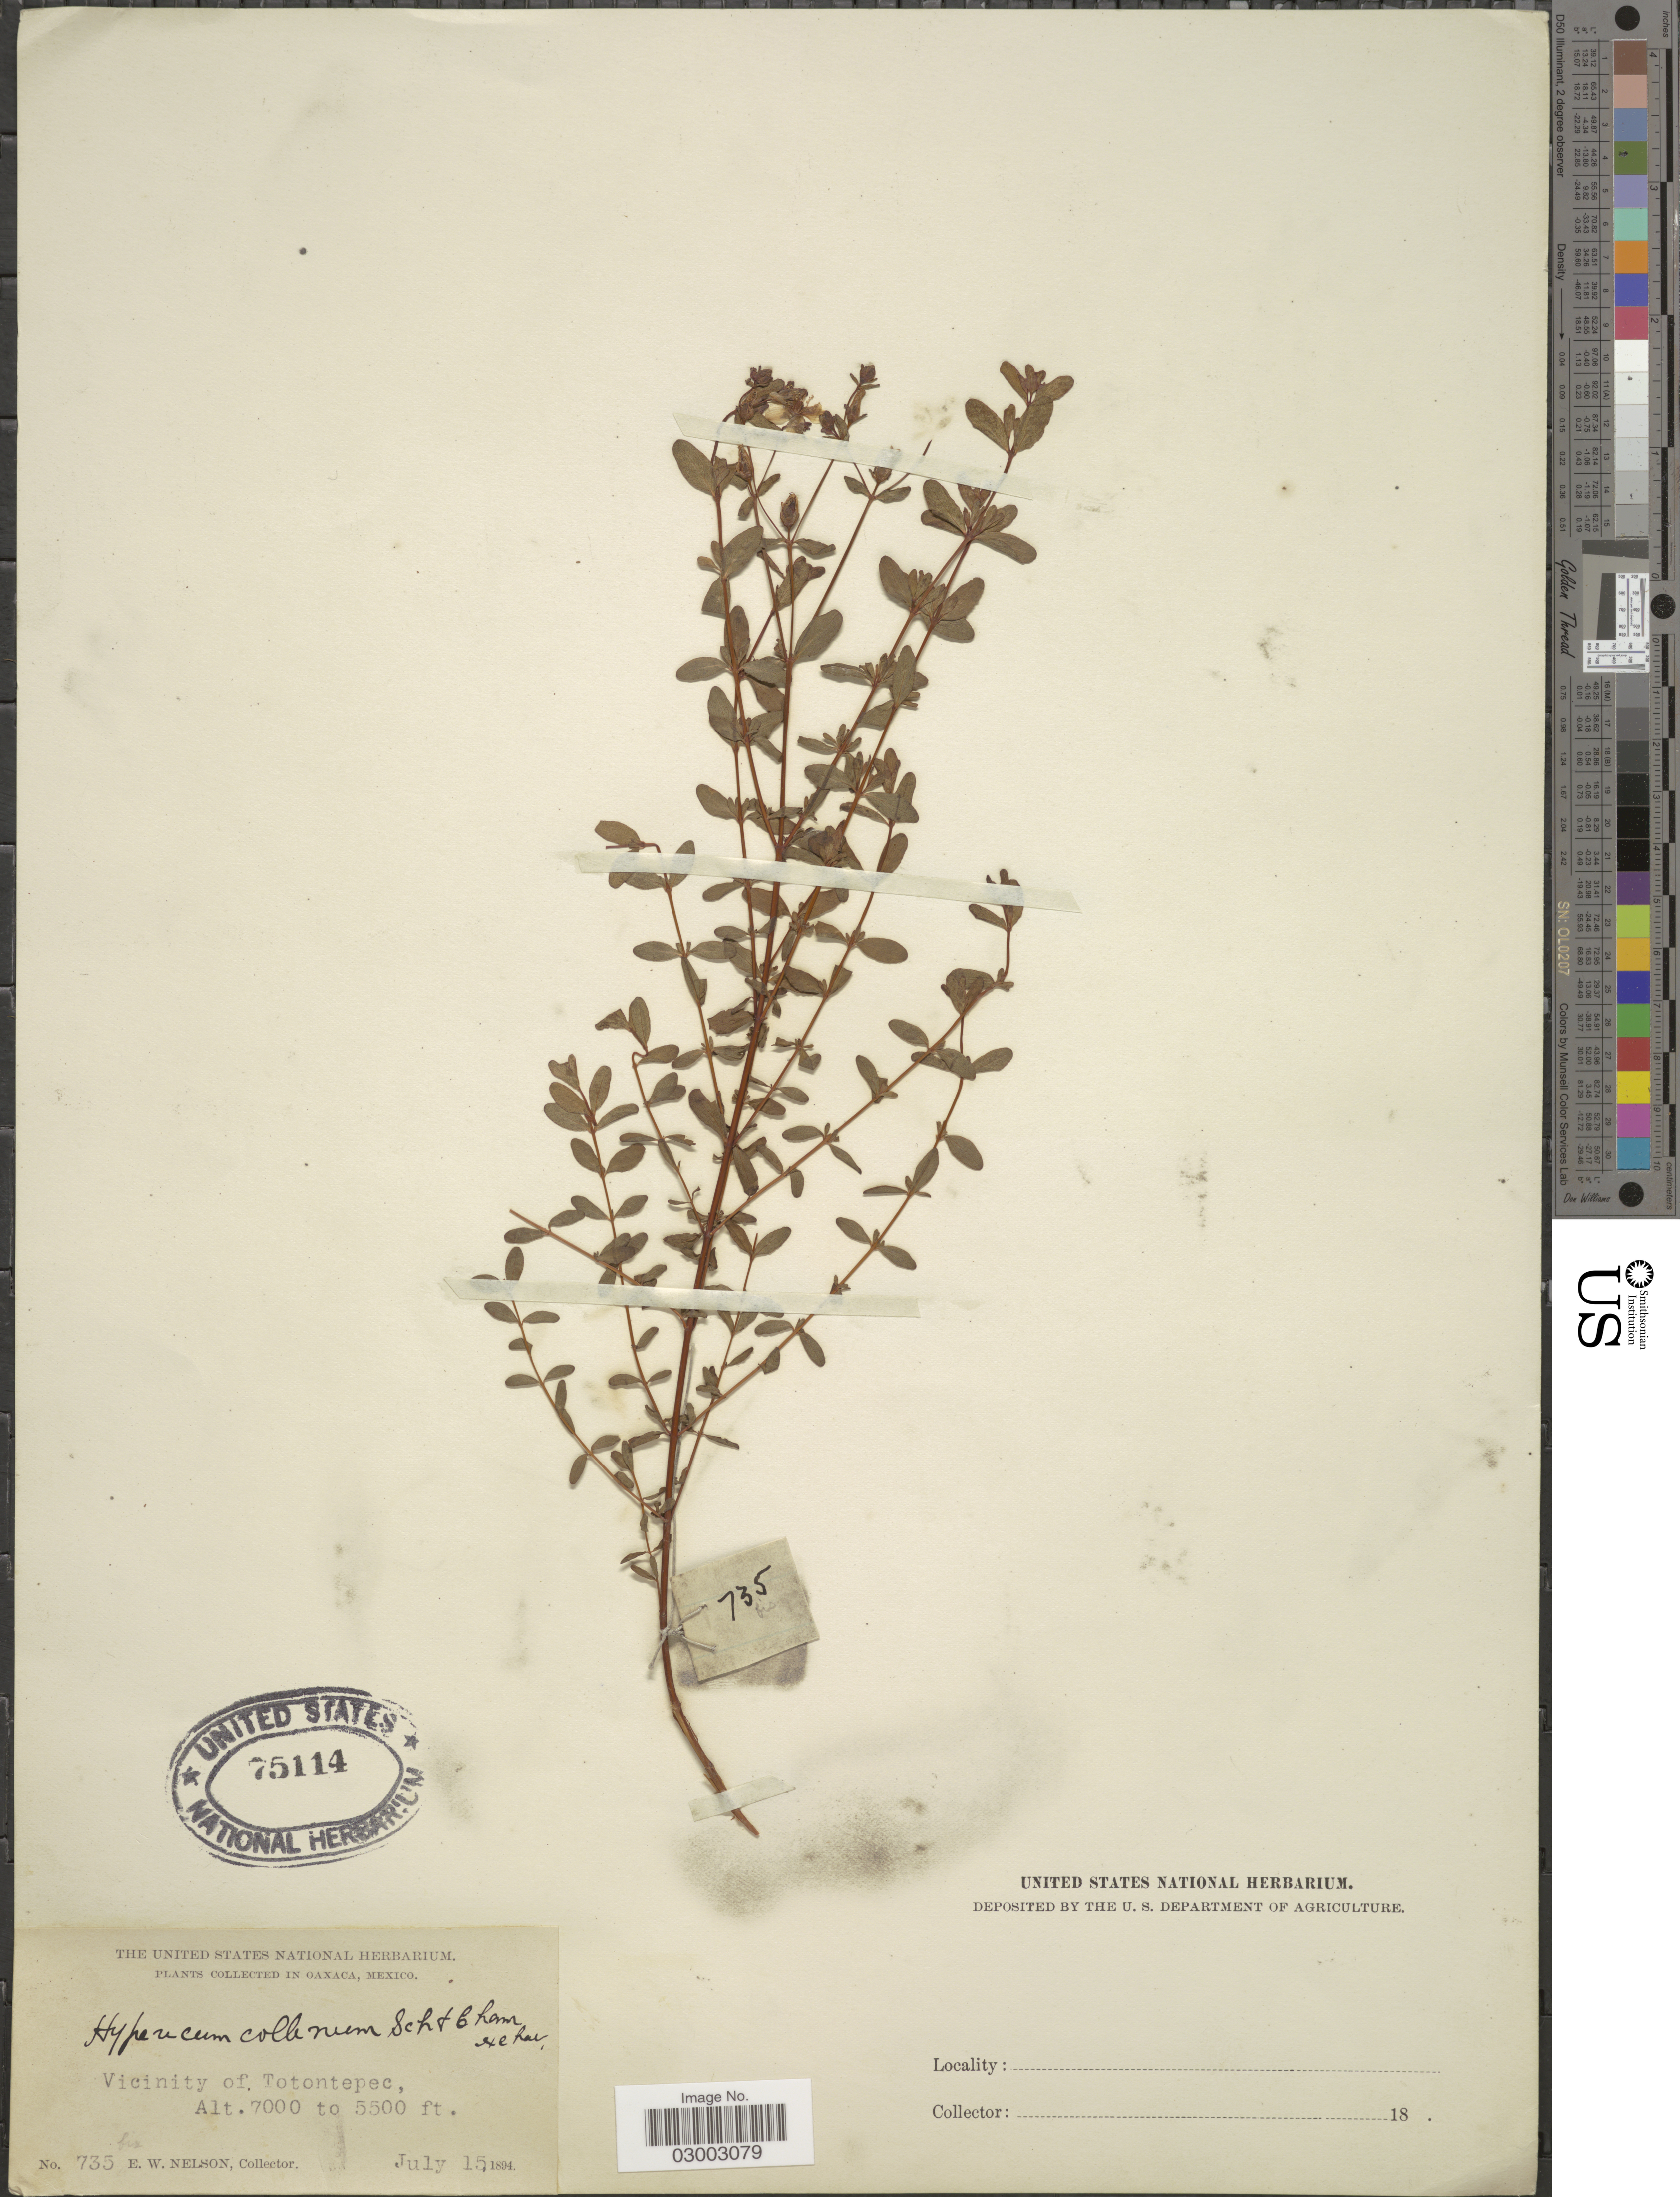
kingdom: Plantae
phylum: Tracheophyta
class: Magnoliopsida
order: Malpighiales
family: Hypericaceae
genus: Hypericum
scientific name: Hypericum collinum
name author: Schltdl. & Cham.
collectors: E. W. Nelson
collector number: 735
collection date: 1894-07-15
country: Mexico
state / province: Oaxaca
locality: Vicinity of Totontepec.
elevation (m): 1676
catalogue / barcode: US 75114